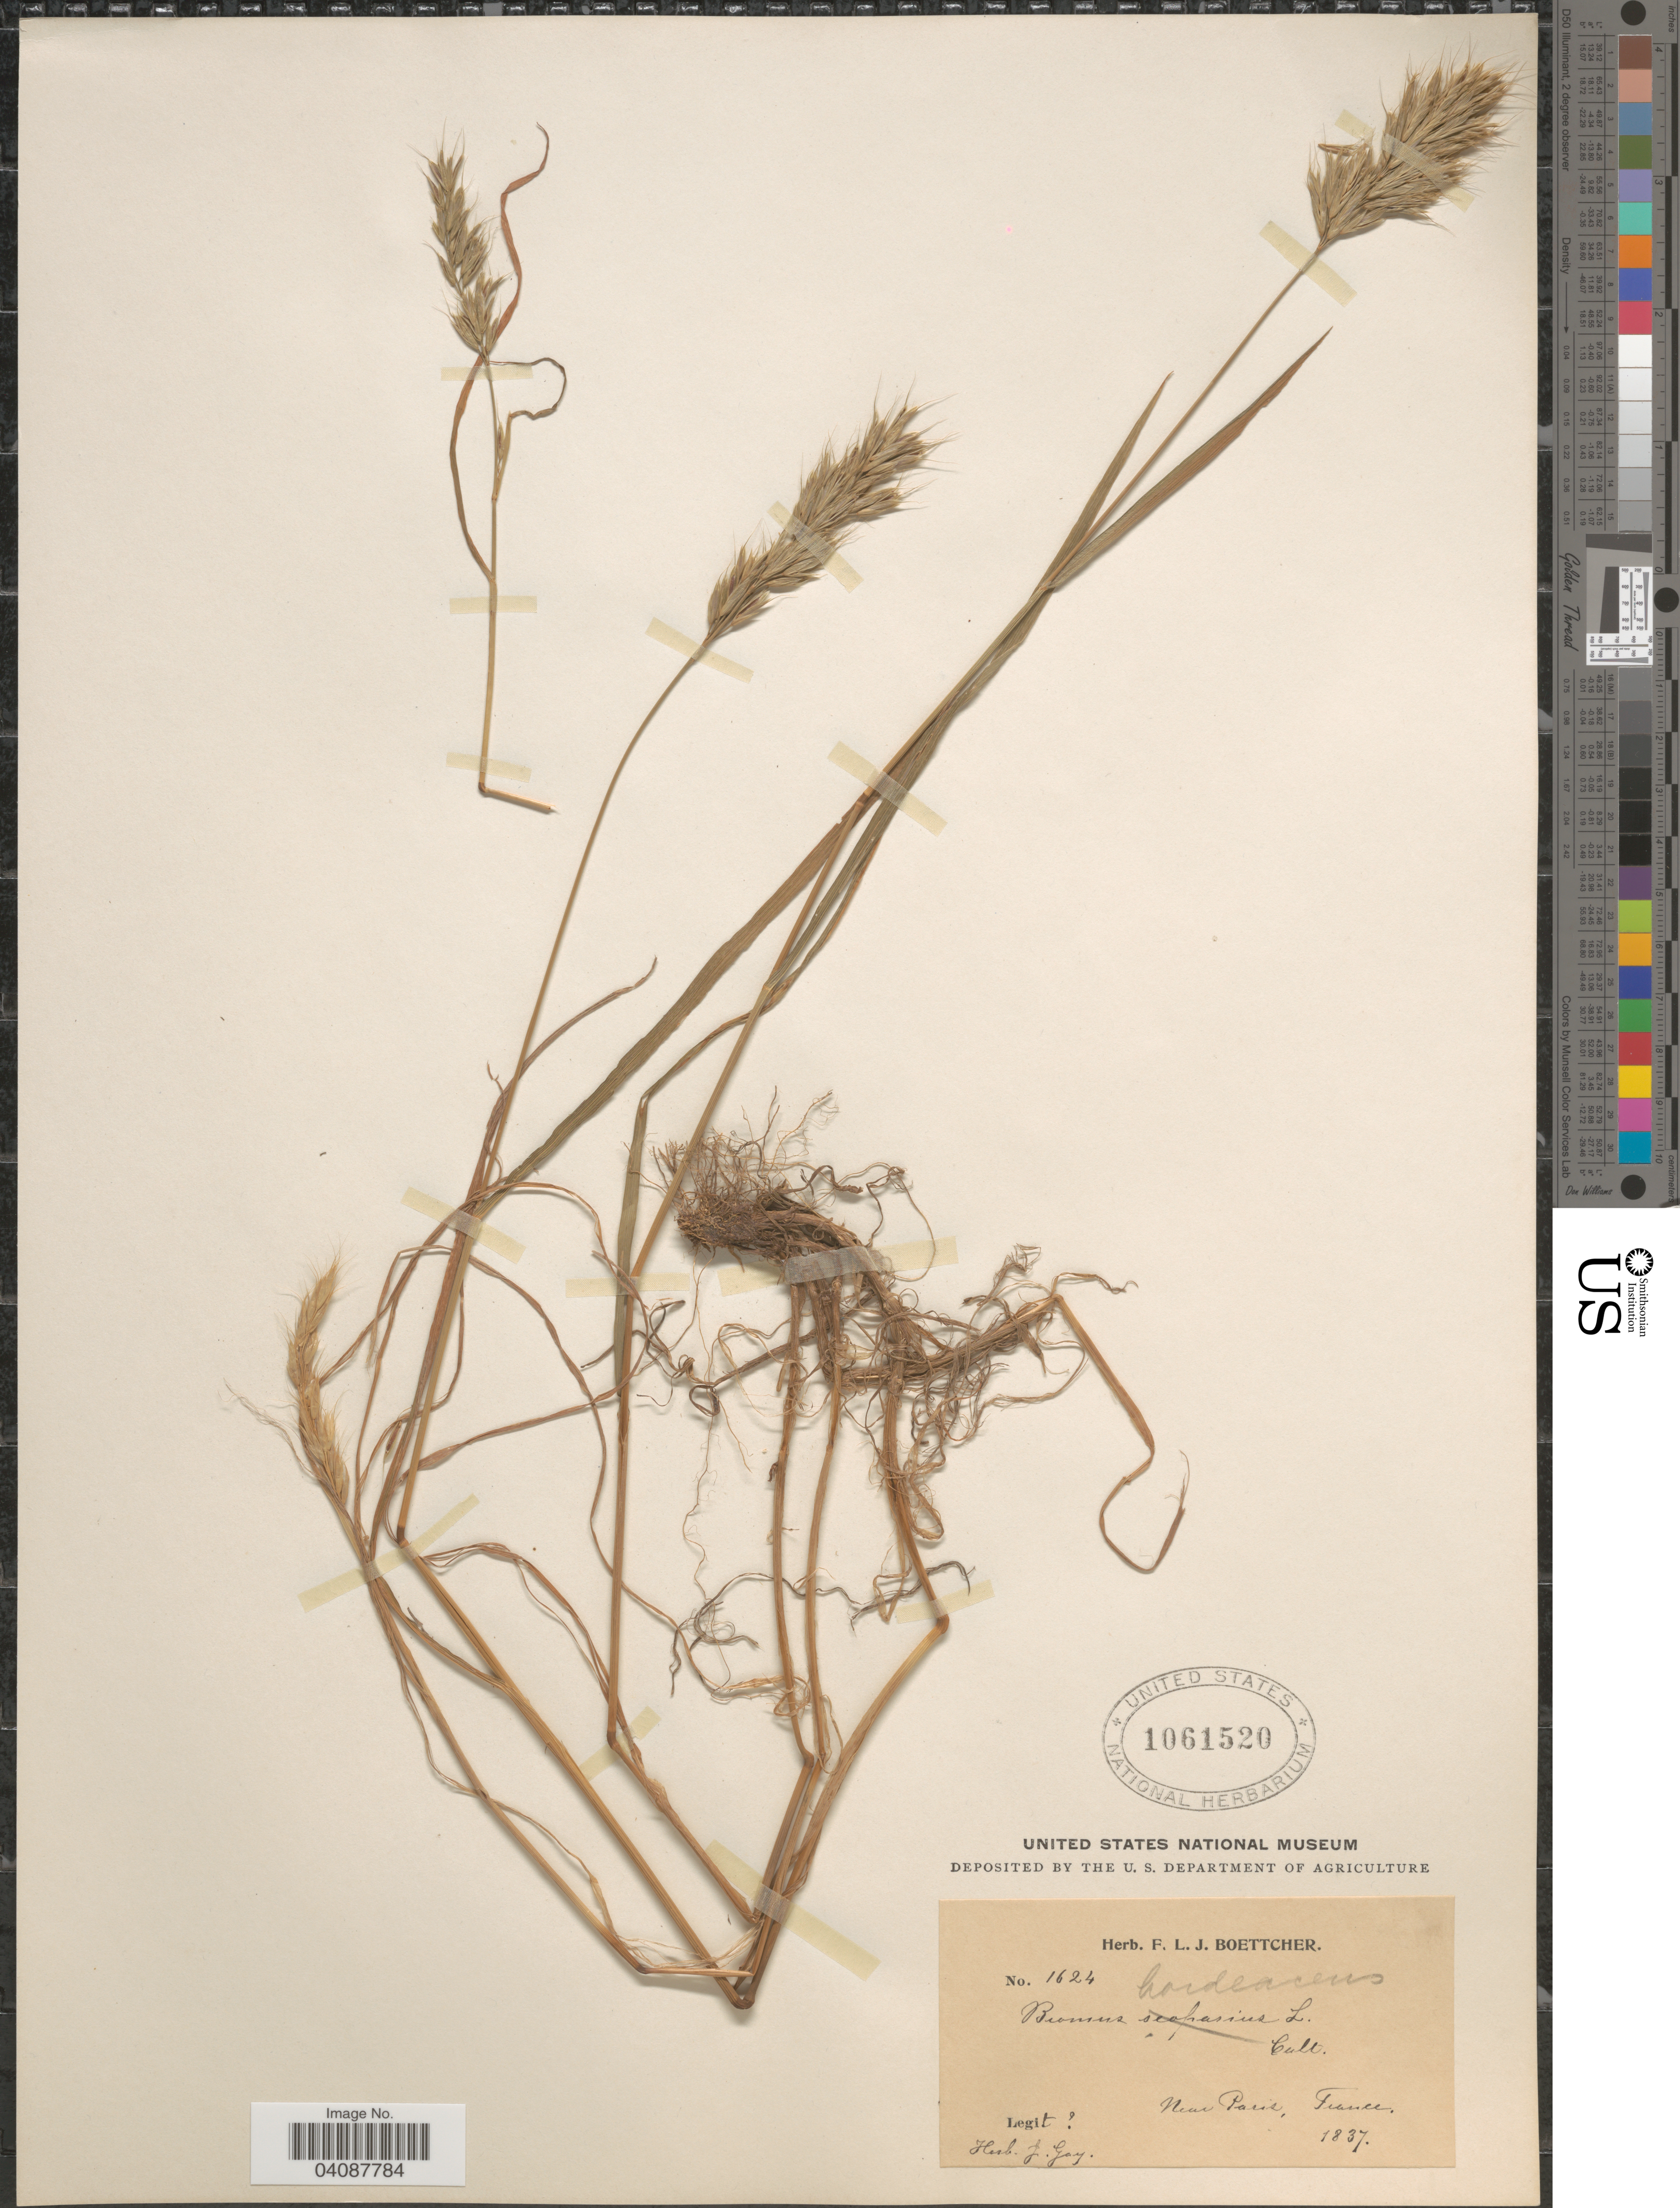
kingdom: Plantae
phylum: Tracheophyta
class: Liliopsida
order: Poales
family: Poaceae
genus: Bromus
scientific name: Bromus hordeaceus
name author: L.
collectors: ex herb. J. Gay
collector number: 1627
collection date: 1837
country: France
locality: Near Paris.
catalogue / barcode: US 1061520